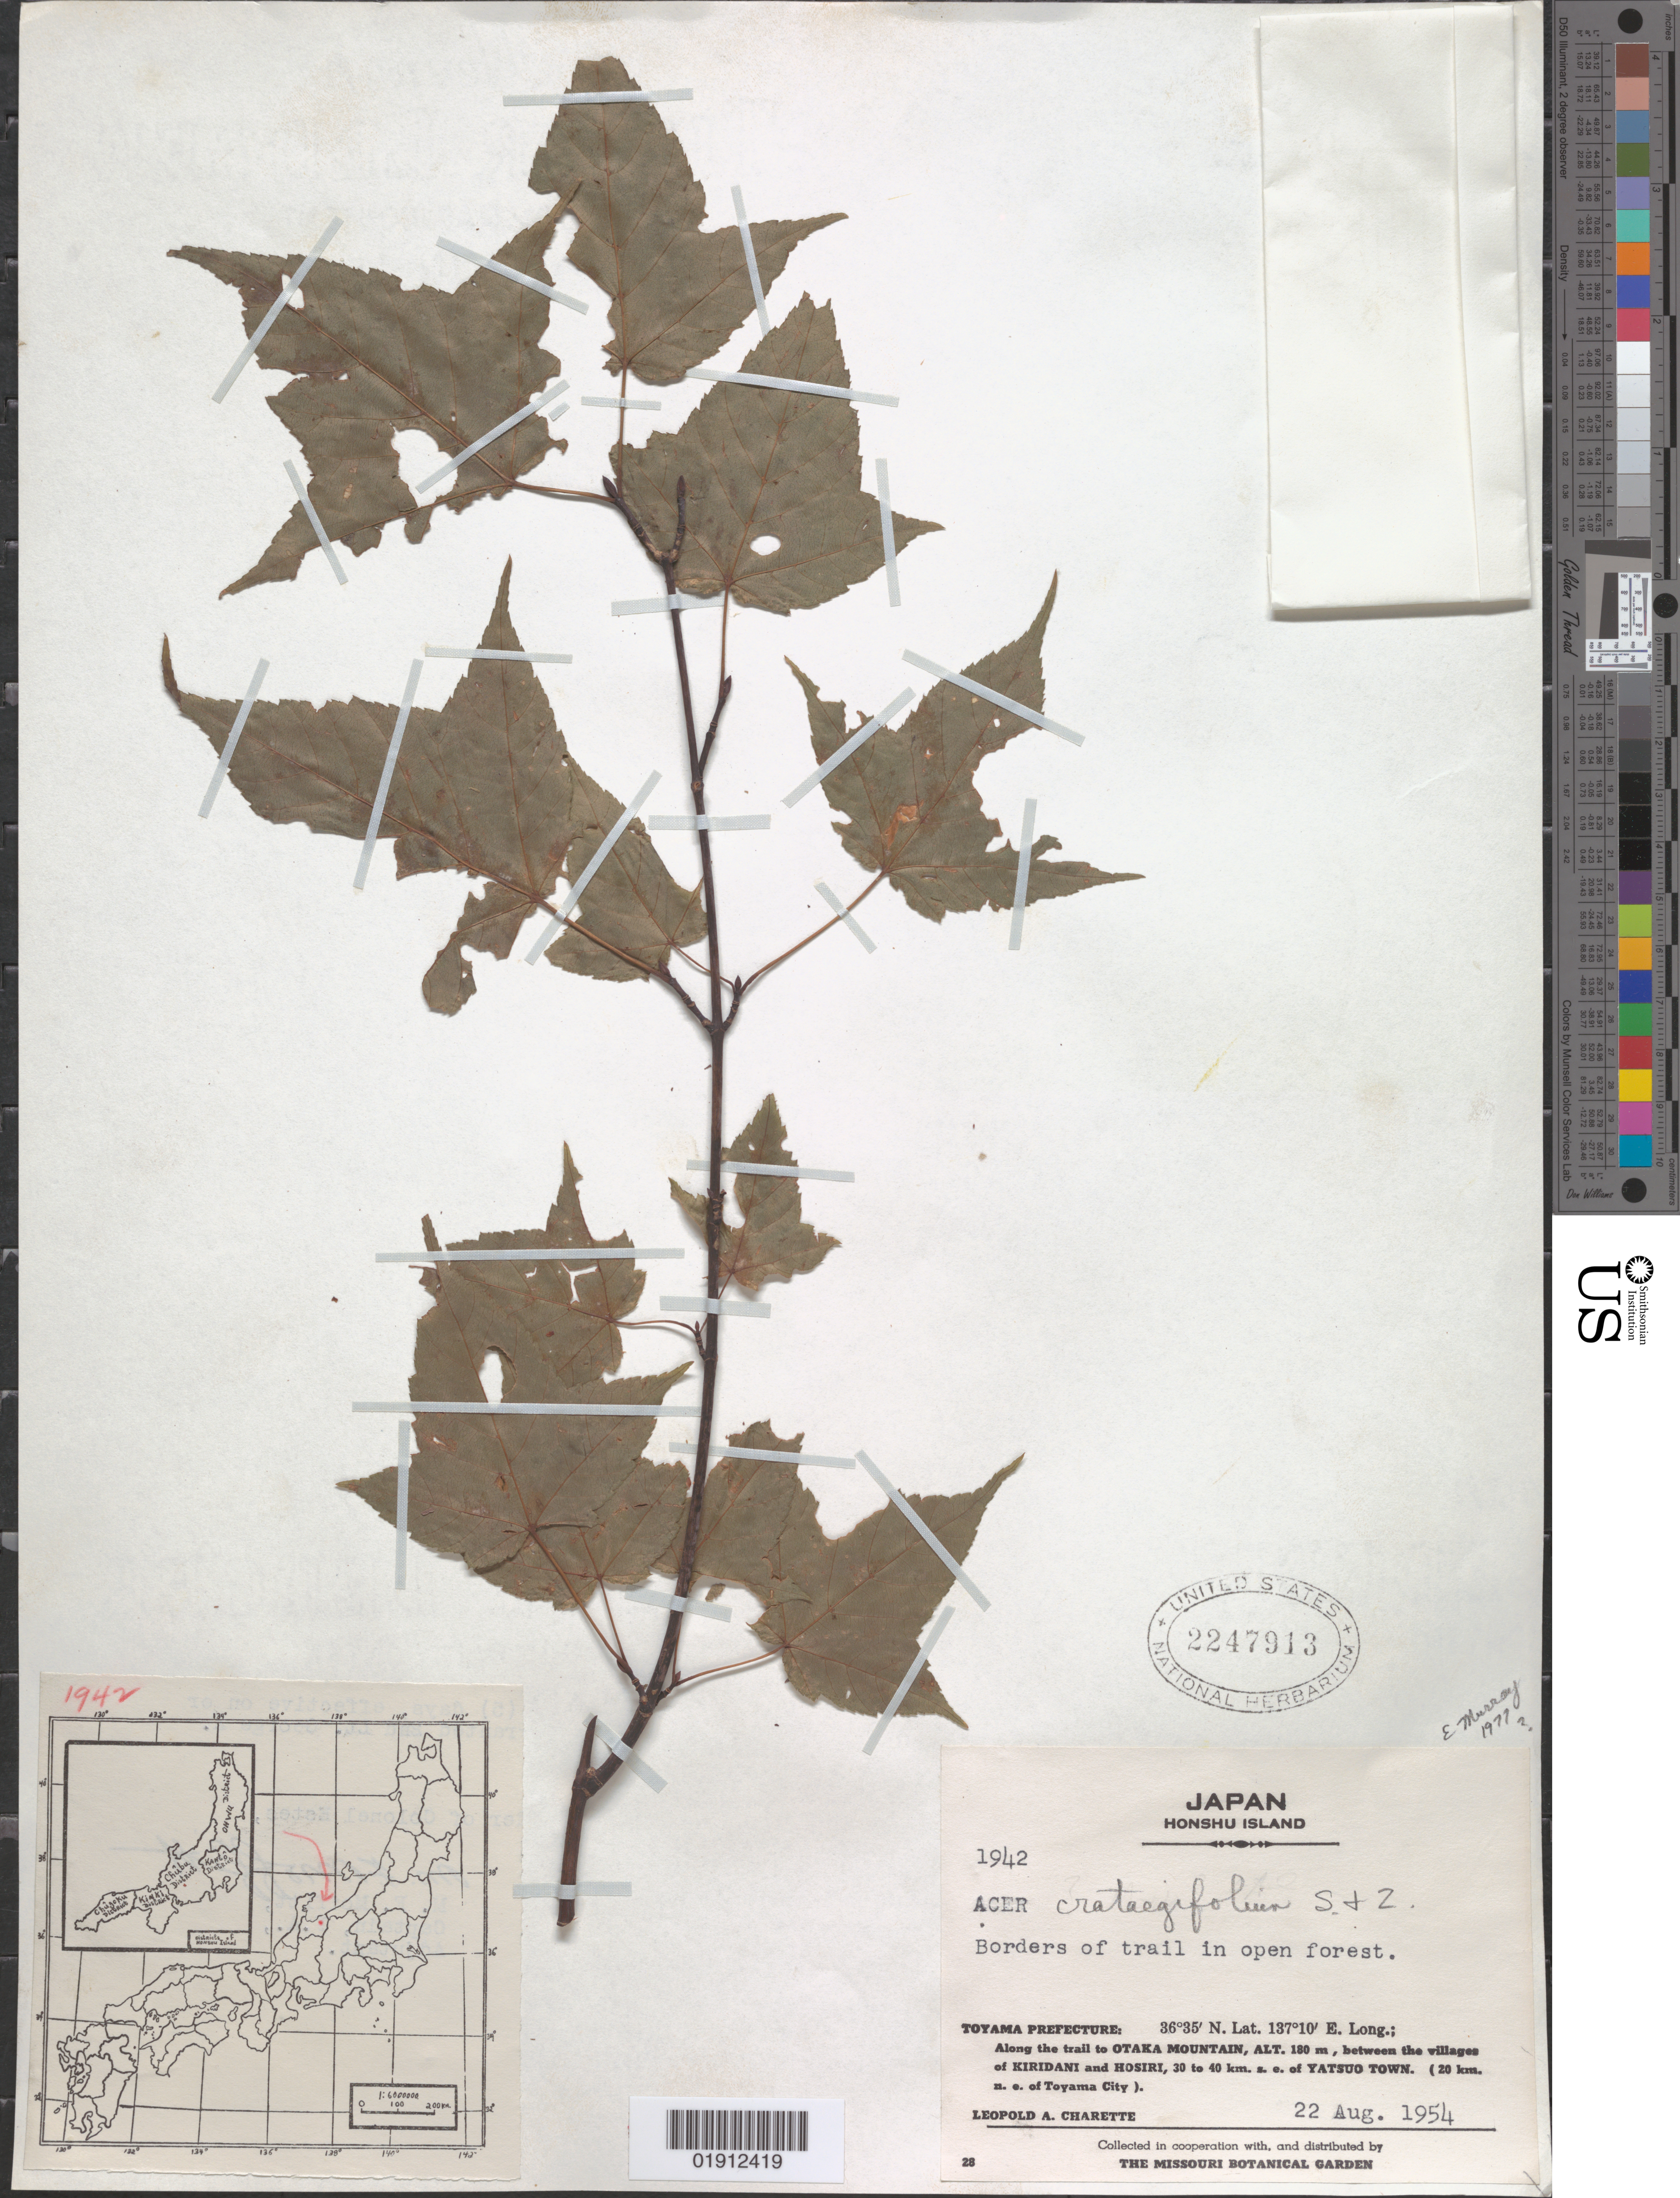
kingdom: Plantae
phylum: Tracheophyta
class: Magnoliopsida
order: Sapindales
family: Sapindaceae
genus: Acer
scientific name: Acer crataegifolium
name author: Siebold & Zucc.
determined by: Murray, Edward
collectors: L. A. Charette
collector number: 1942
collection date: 1954-08-22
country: Japan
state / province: Toyama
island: Honshu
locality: Toyama Pref. Along trail to Otaka Mountain, between the villages of Kiridani and Hosiri, 39-40 km SE of Yatsuo Town (20 km NE of Toyama city)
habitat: Borders of trail in open forest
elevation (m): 180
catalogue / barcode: US 2247913